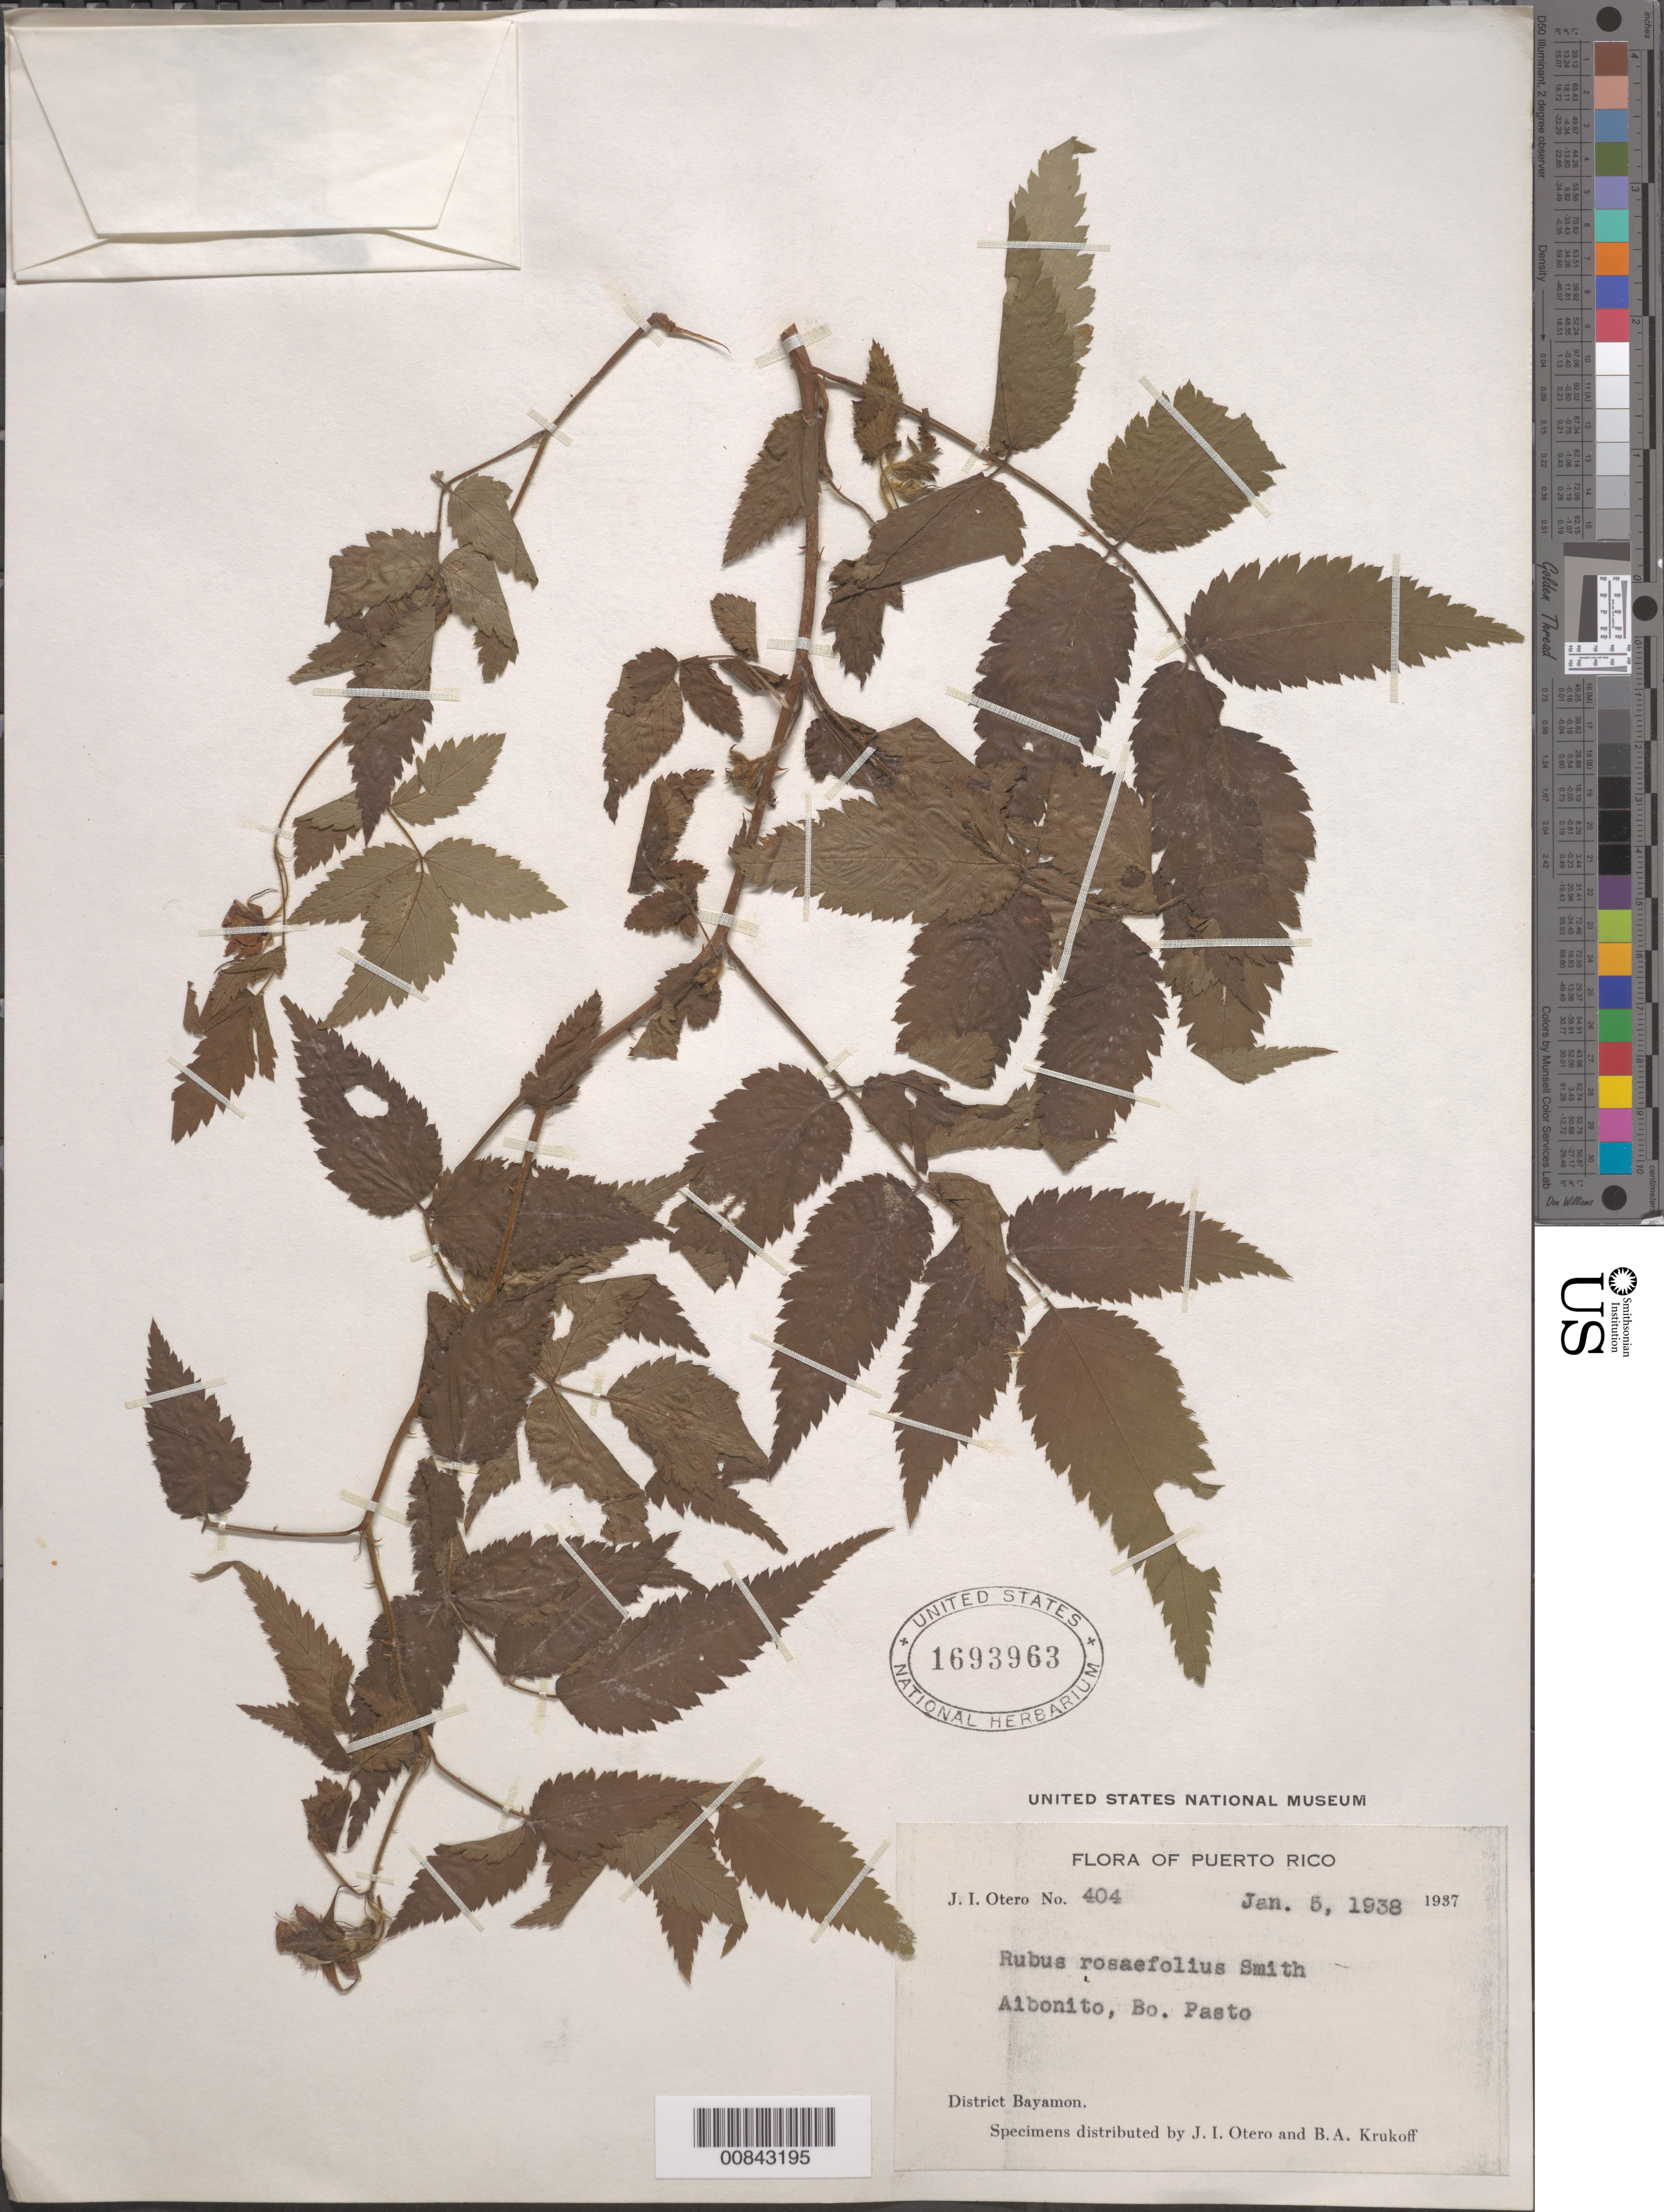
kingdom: Plantae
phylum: Tracheophyta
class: Magnoliopsida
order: Rosales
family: Rosaceae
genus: Rubus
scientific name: Rubus rosaefolius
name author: Sm.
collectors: J. Otero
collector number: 404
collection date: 1938-01-05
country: Puerto Rico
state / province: Bayamón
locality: Aibonito, Bo. Pasto. District Bayamon.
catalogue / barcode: US 1693963